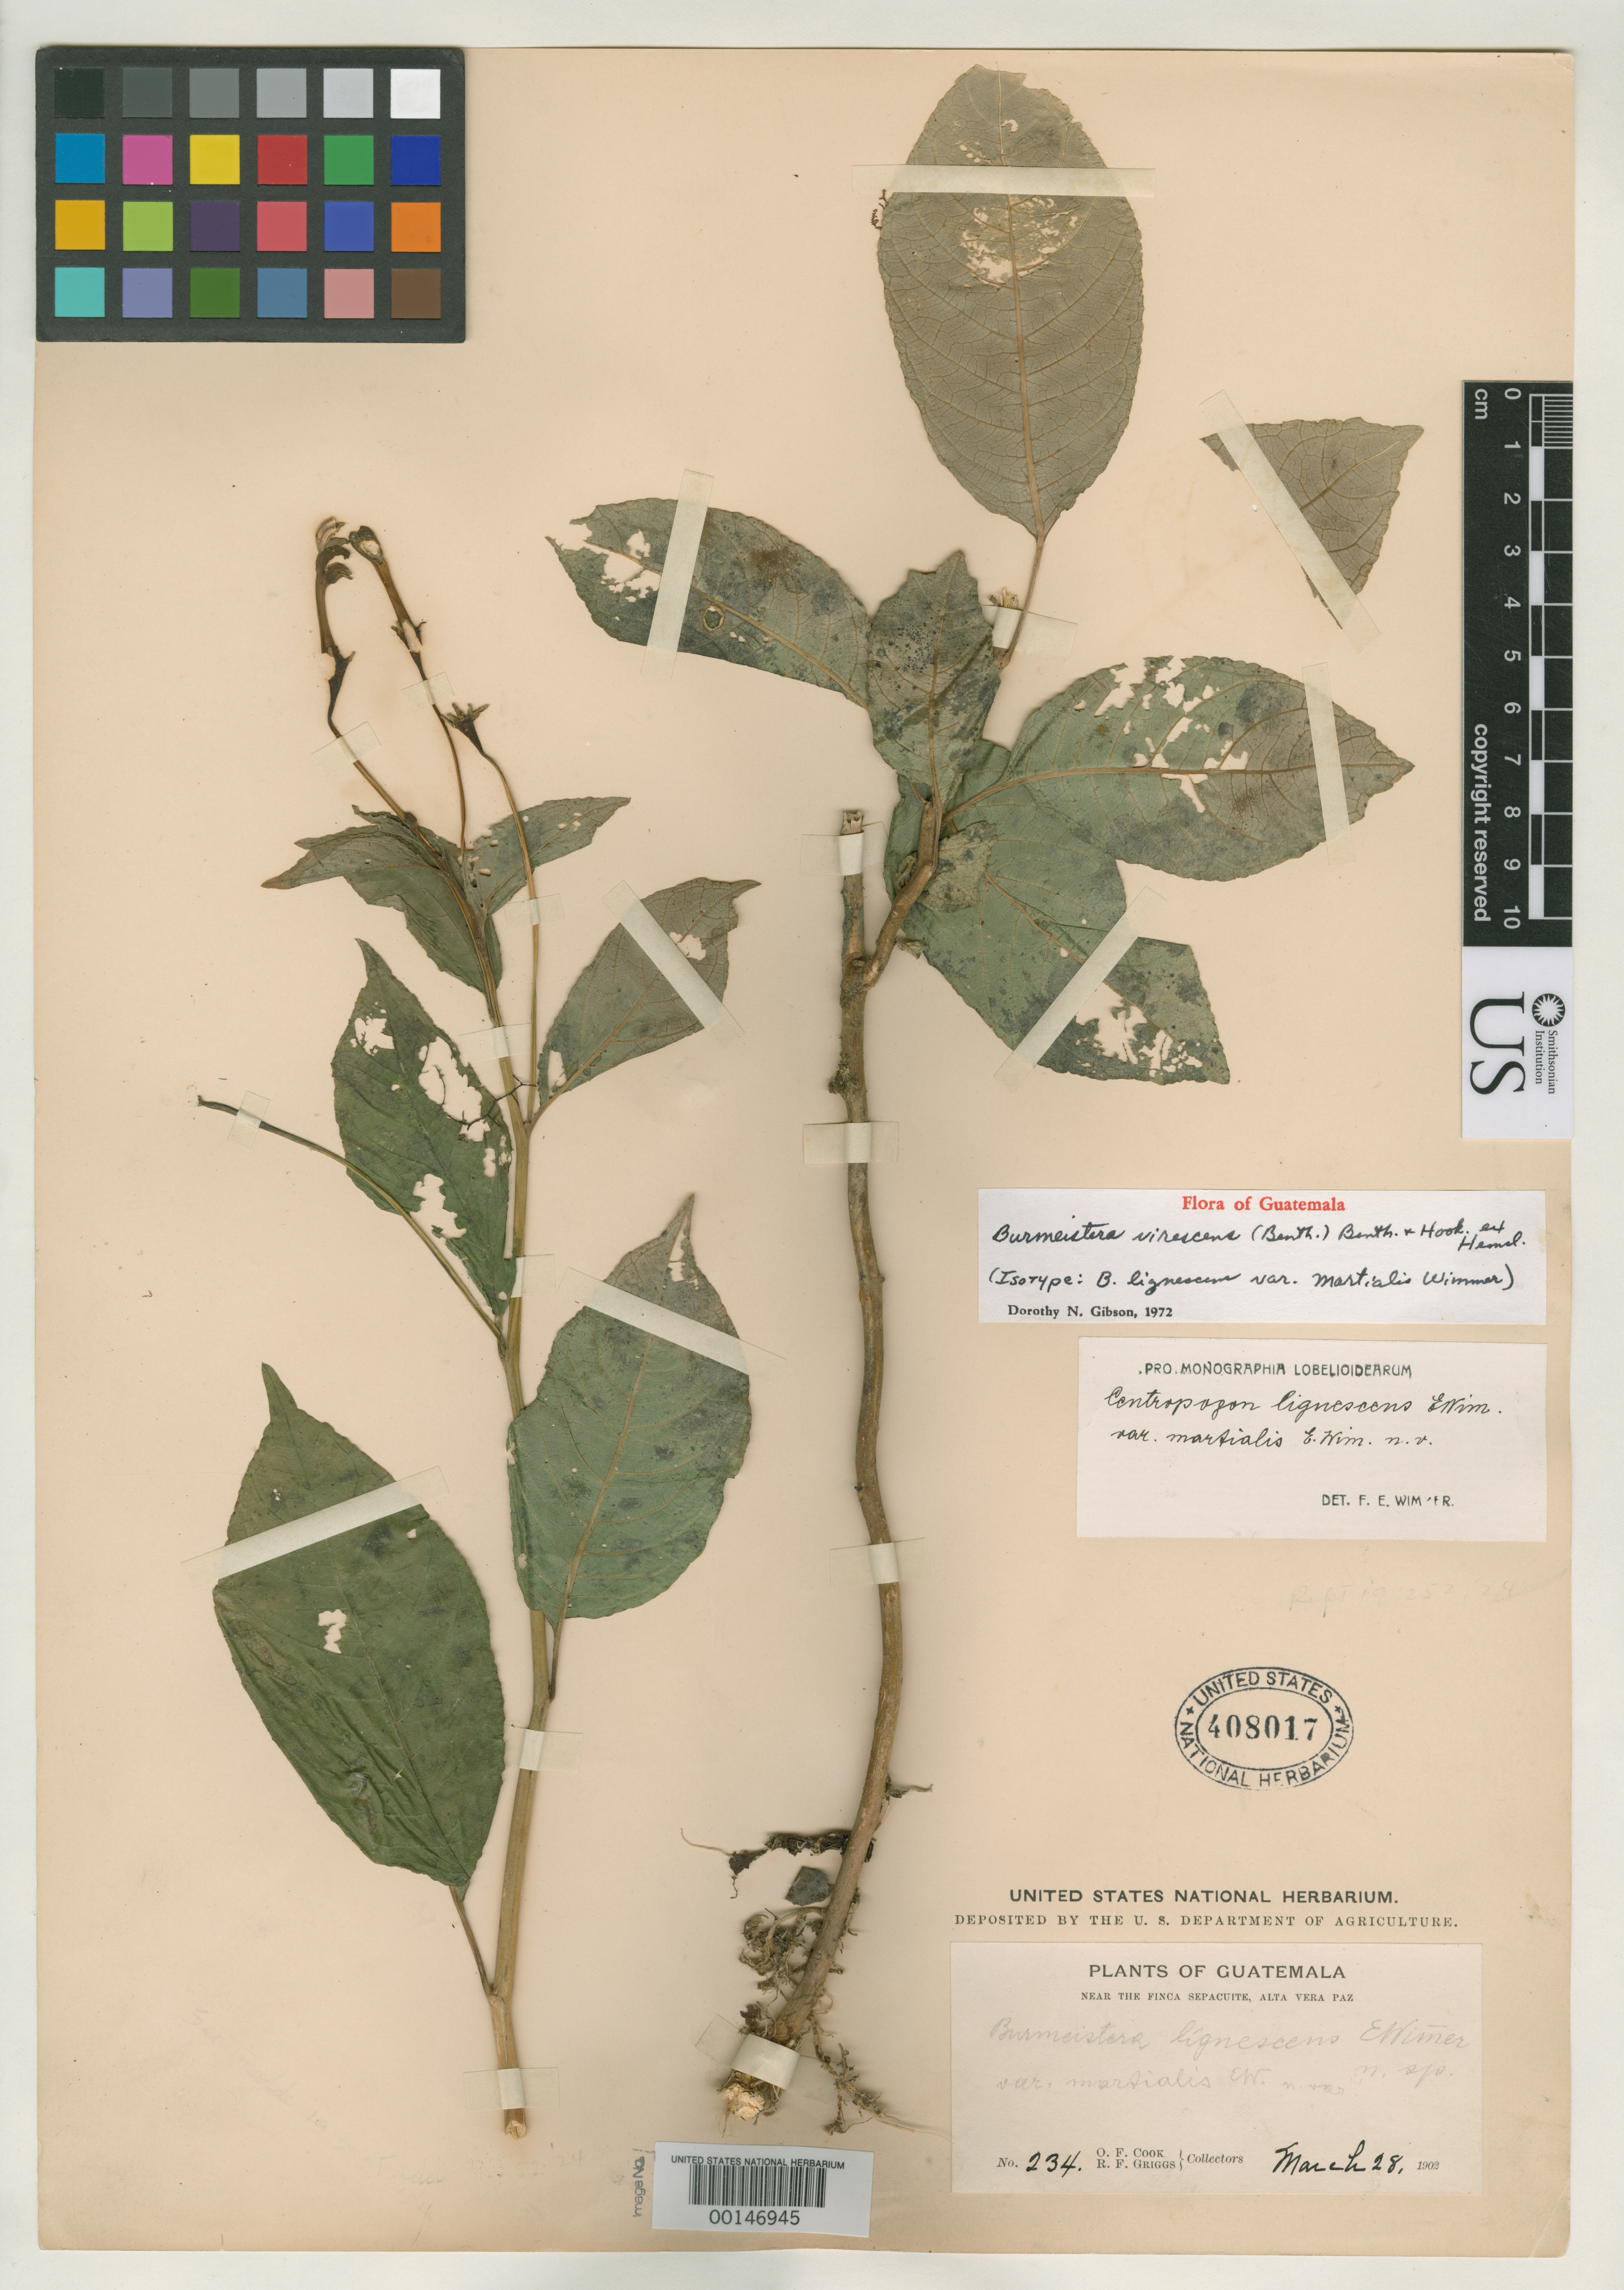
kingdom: Plantae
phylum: Tracheophyta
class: Magnoliopsida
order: Asterales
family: Campanulaceae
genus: Burmeistera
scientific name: Burmeistera lignescens var. martialis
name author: E. Wimm.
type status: Holotype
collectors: O. F. Cook & R. F. Griggs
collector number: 234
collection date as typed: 28 Mar 1902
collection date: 1902-03-28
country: Guatemala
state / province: Alta Verapaz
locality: Near Finca Sepacuite.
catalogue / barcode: US 408017